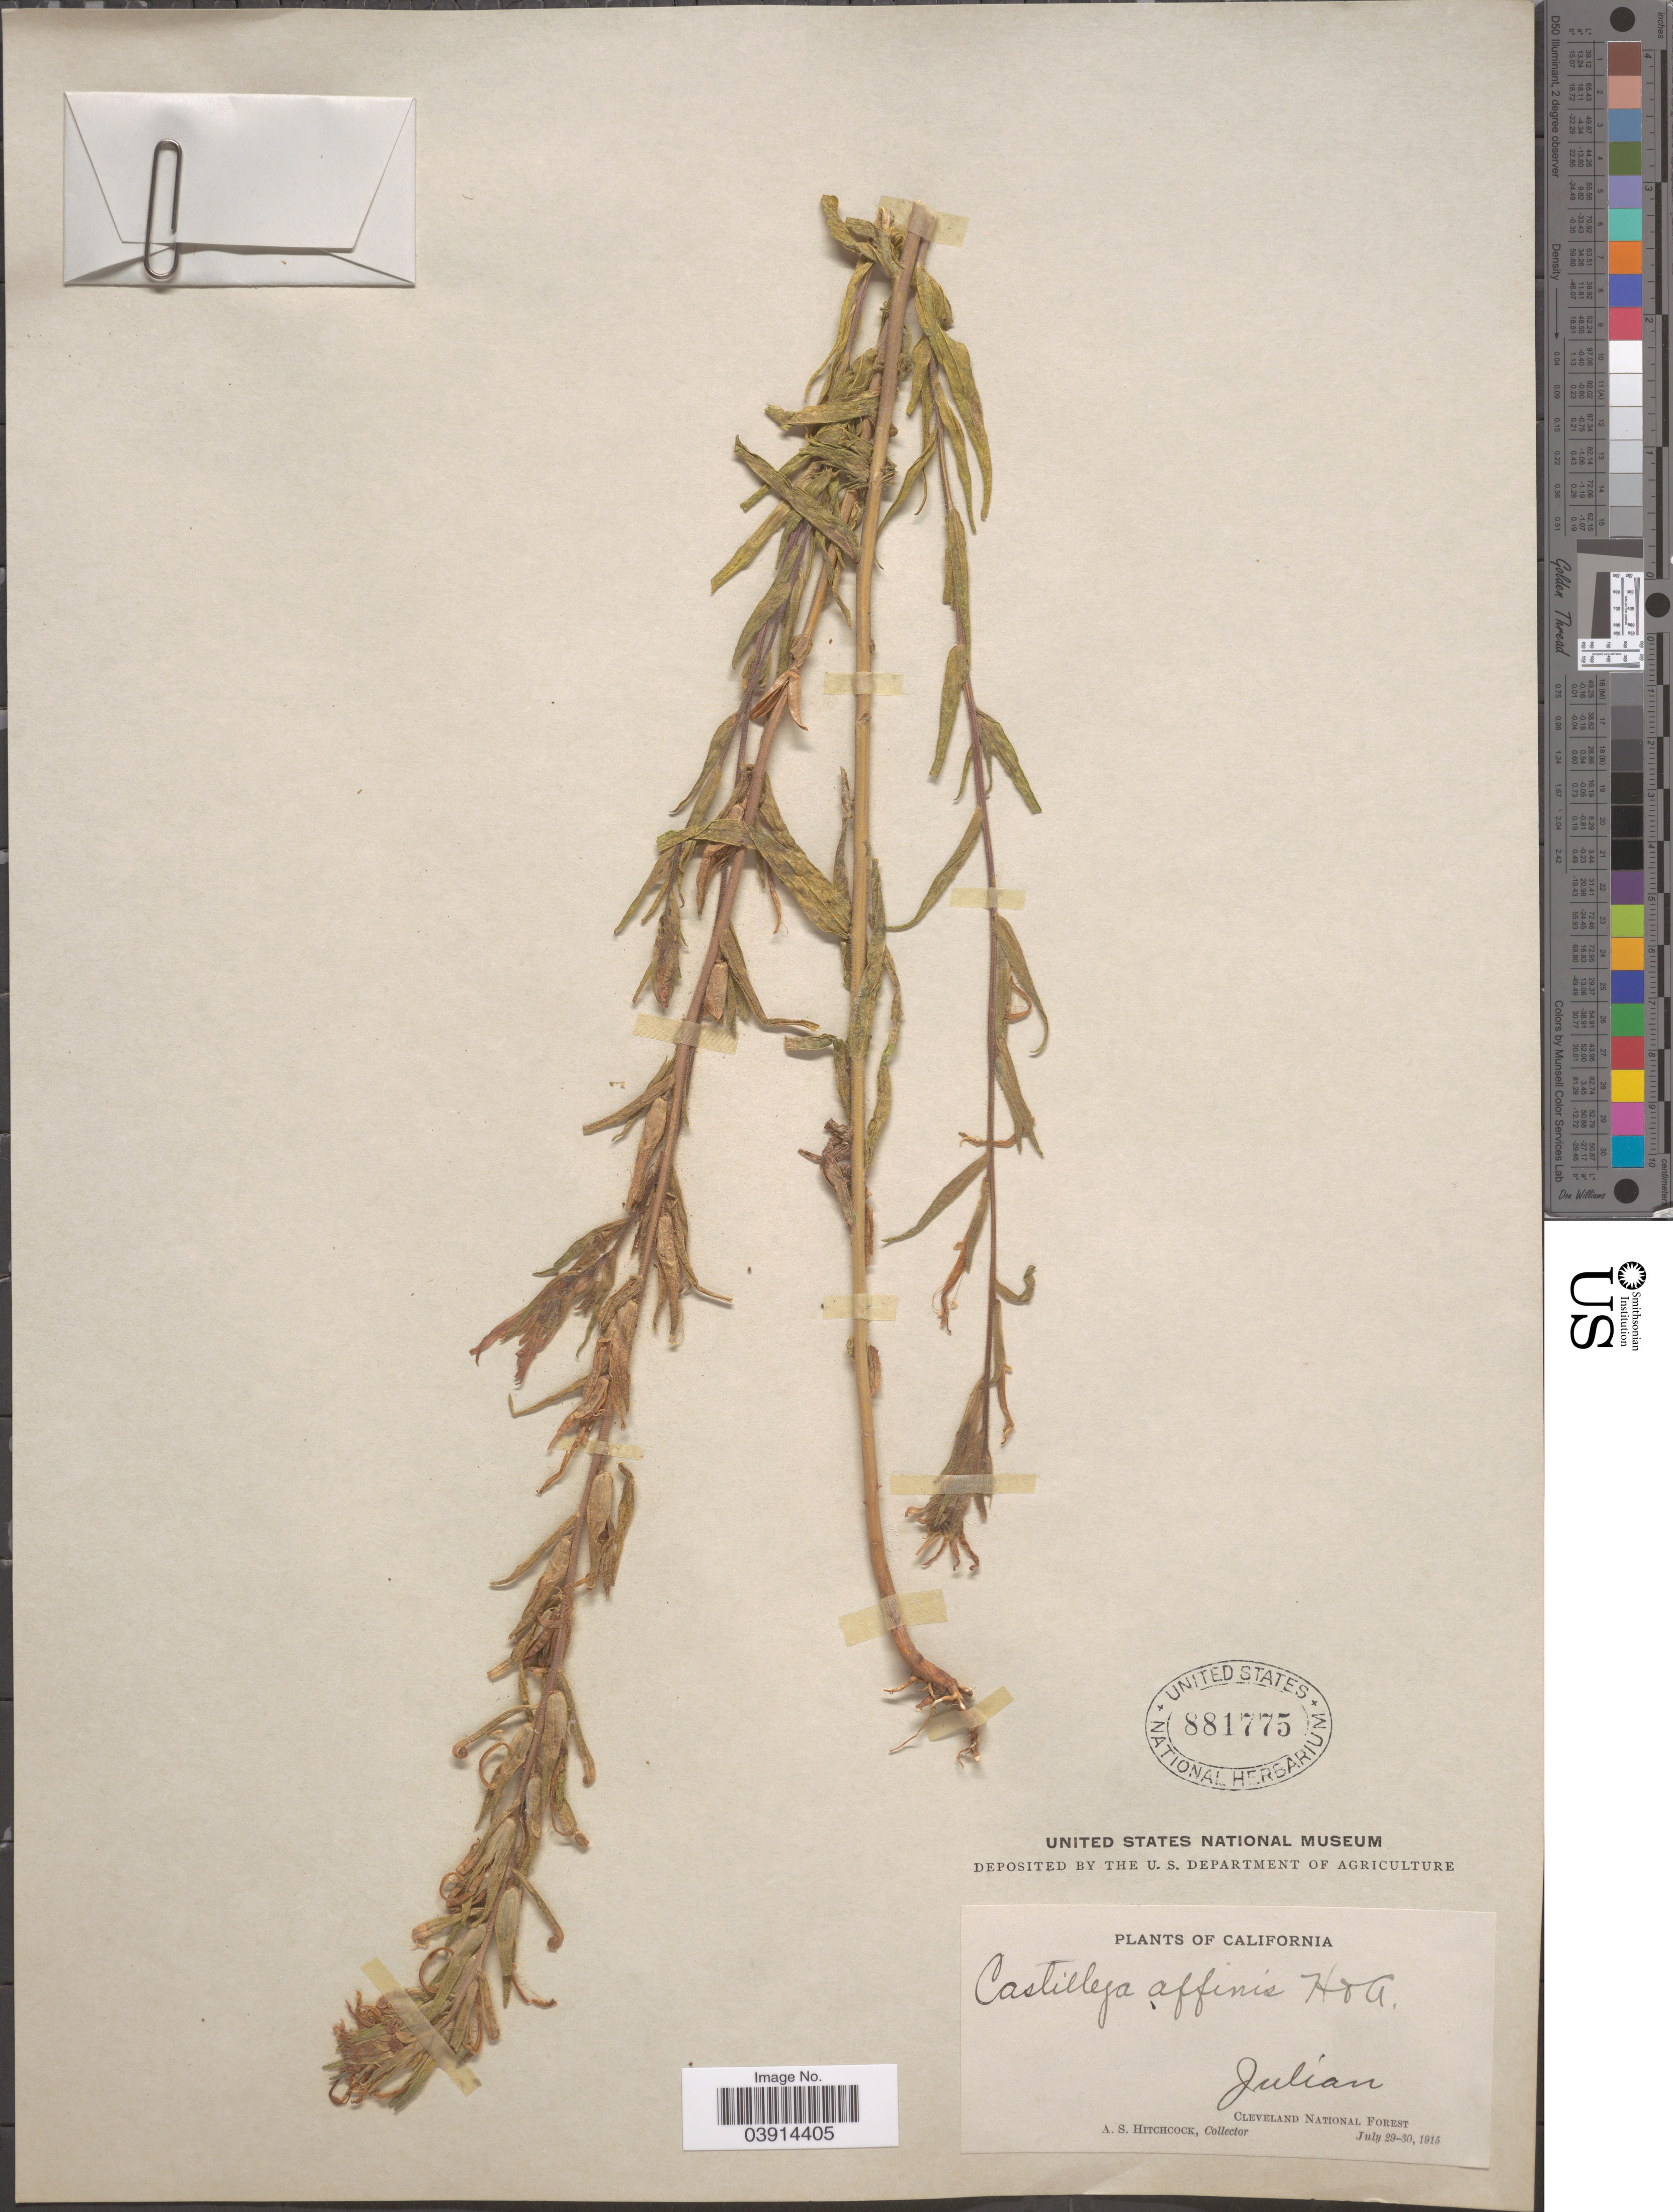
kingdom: Plantae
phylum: Tracheophyta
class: Magnoliopsida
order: Lamiales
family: Orobanchaceae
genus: Castilleja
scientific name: Castilleja stenantha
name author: A. Gray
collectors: A. S. Hitchcock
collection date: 1915-07-29/1915-07-30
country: United States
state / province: California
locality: Julian. Cleveland National Forest.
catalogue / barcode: US 881775